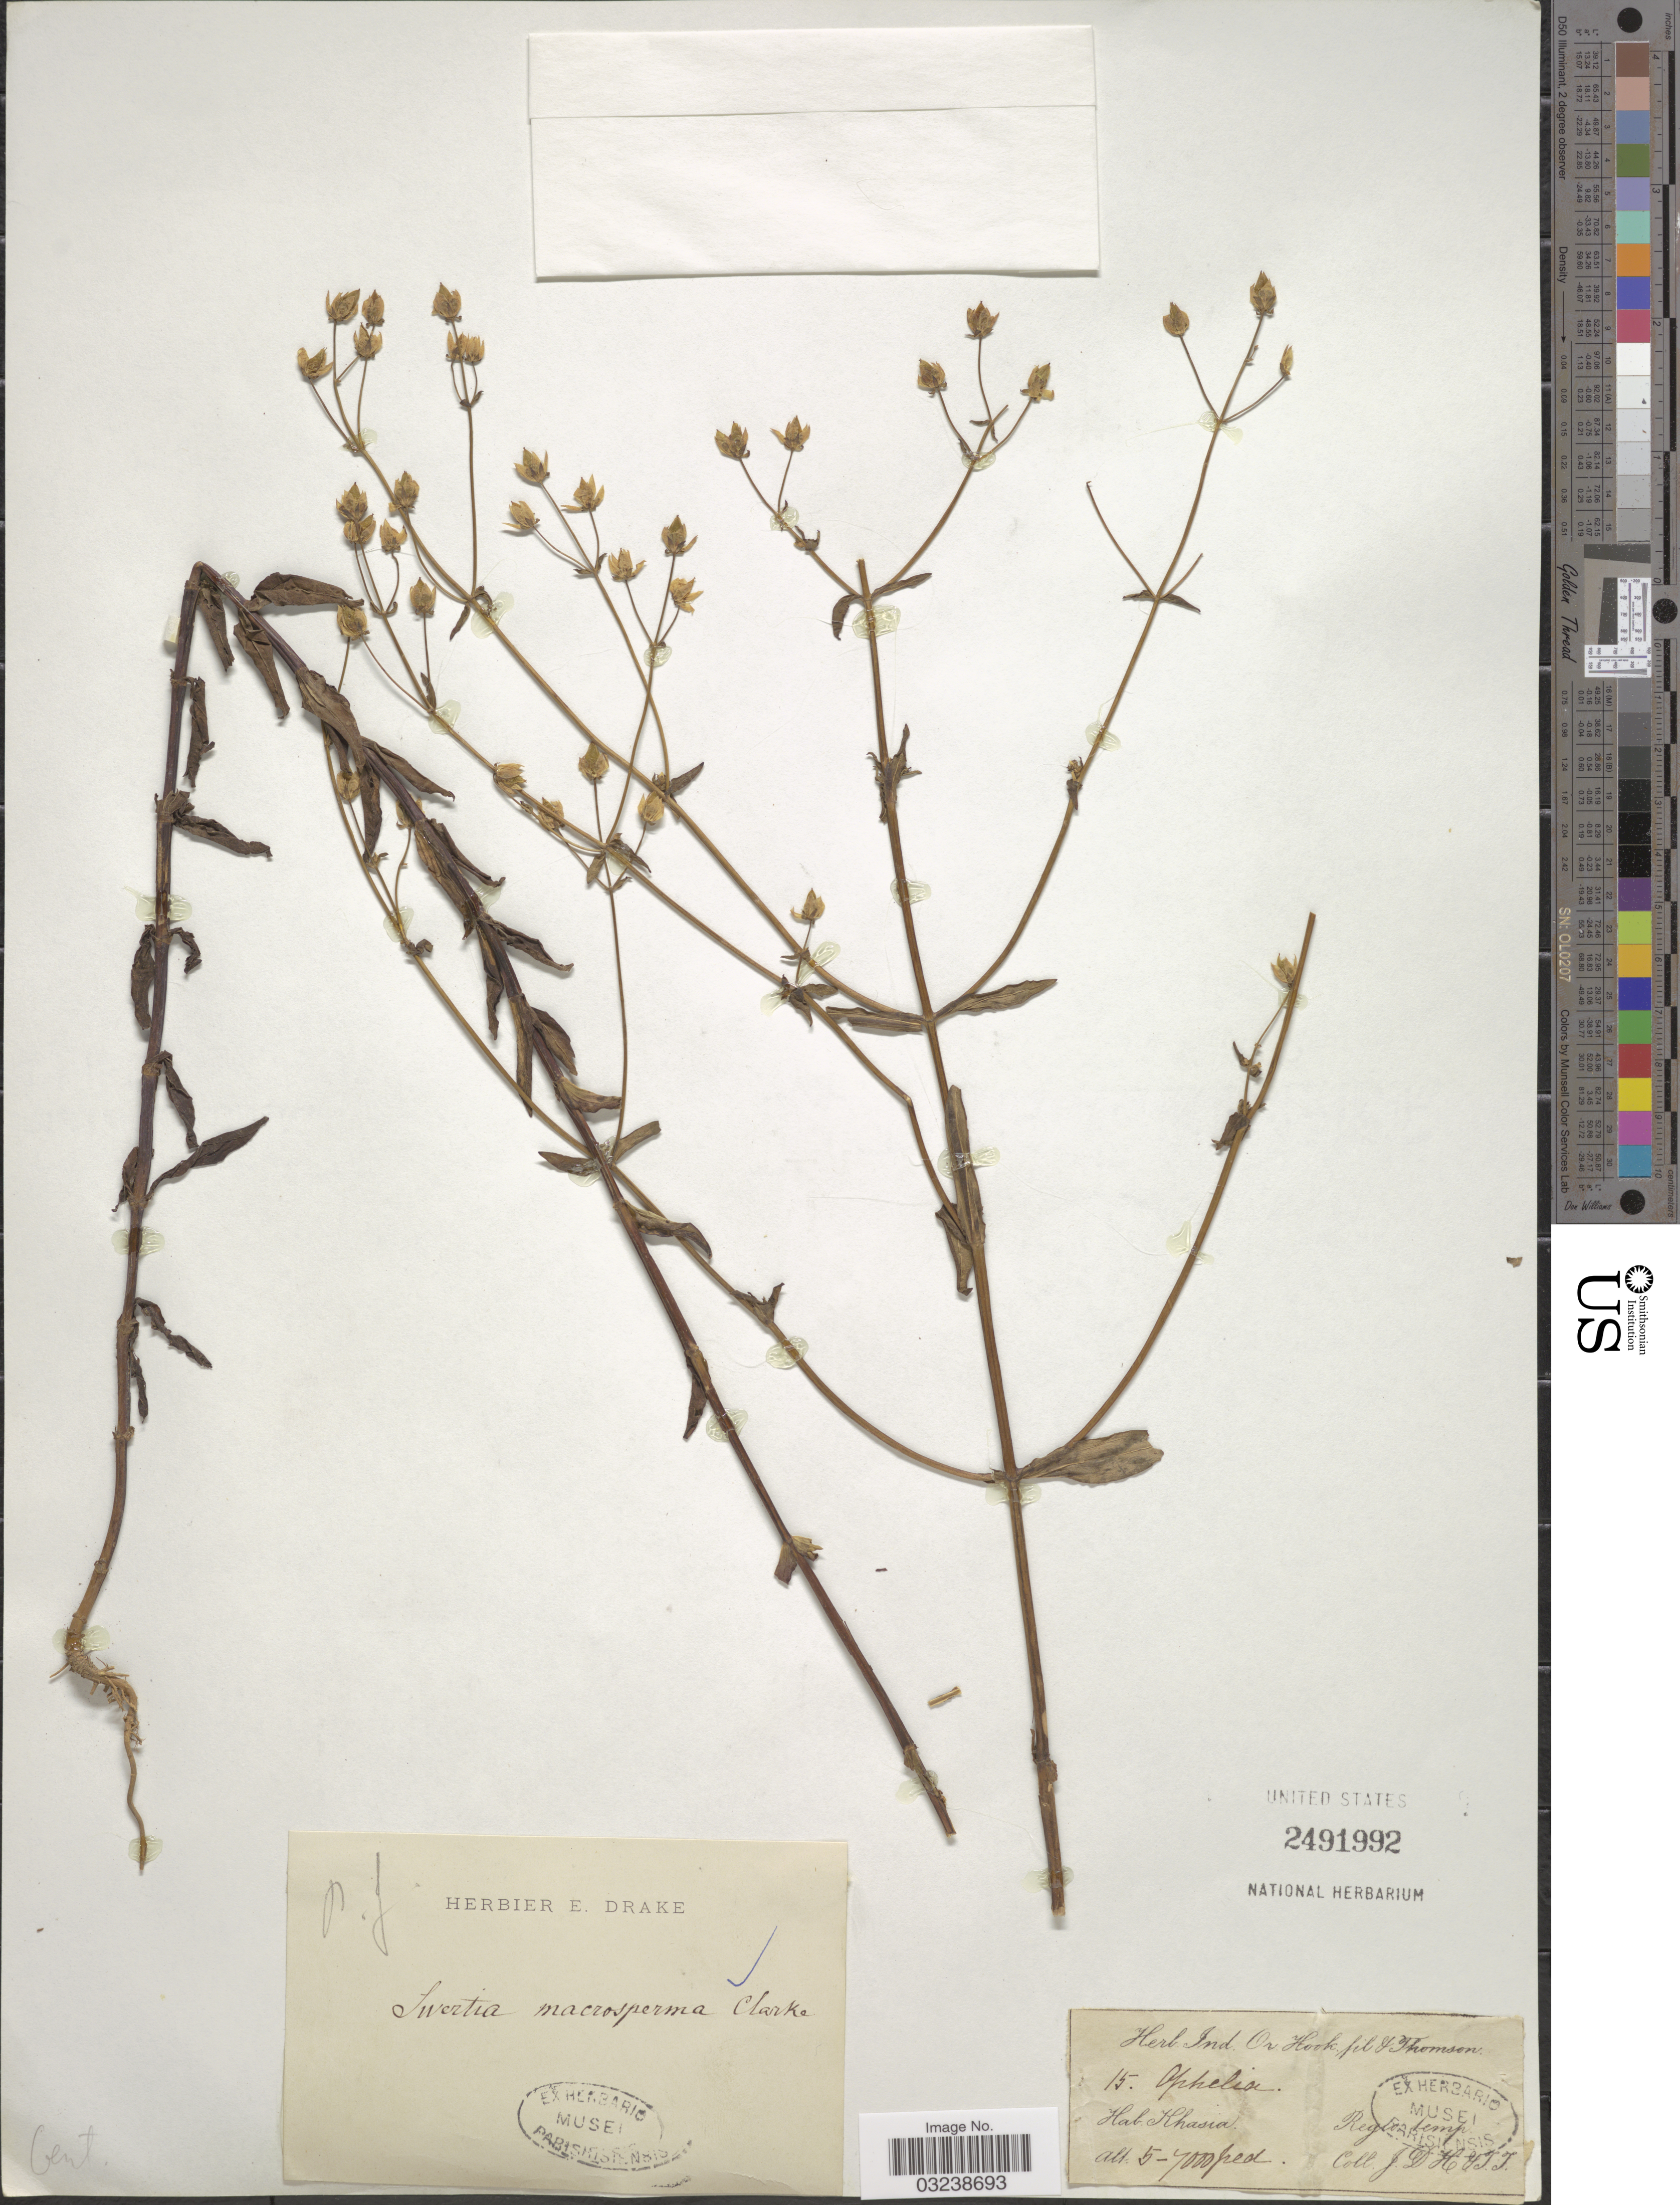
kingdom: Plantae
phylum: Tracheophyta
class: Magnoliopsida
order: Gentianales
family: Gentianaceae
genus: Swertia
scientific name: Swertia macrosperma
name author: (C.B. Clarke) C.B. Clarke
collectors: J. D. Hooker & T. Thomson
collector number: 15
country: India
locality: Khasia. Regio. temp.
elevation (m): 1524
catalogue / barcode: US 2491992